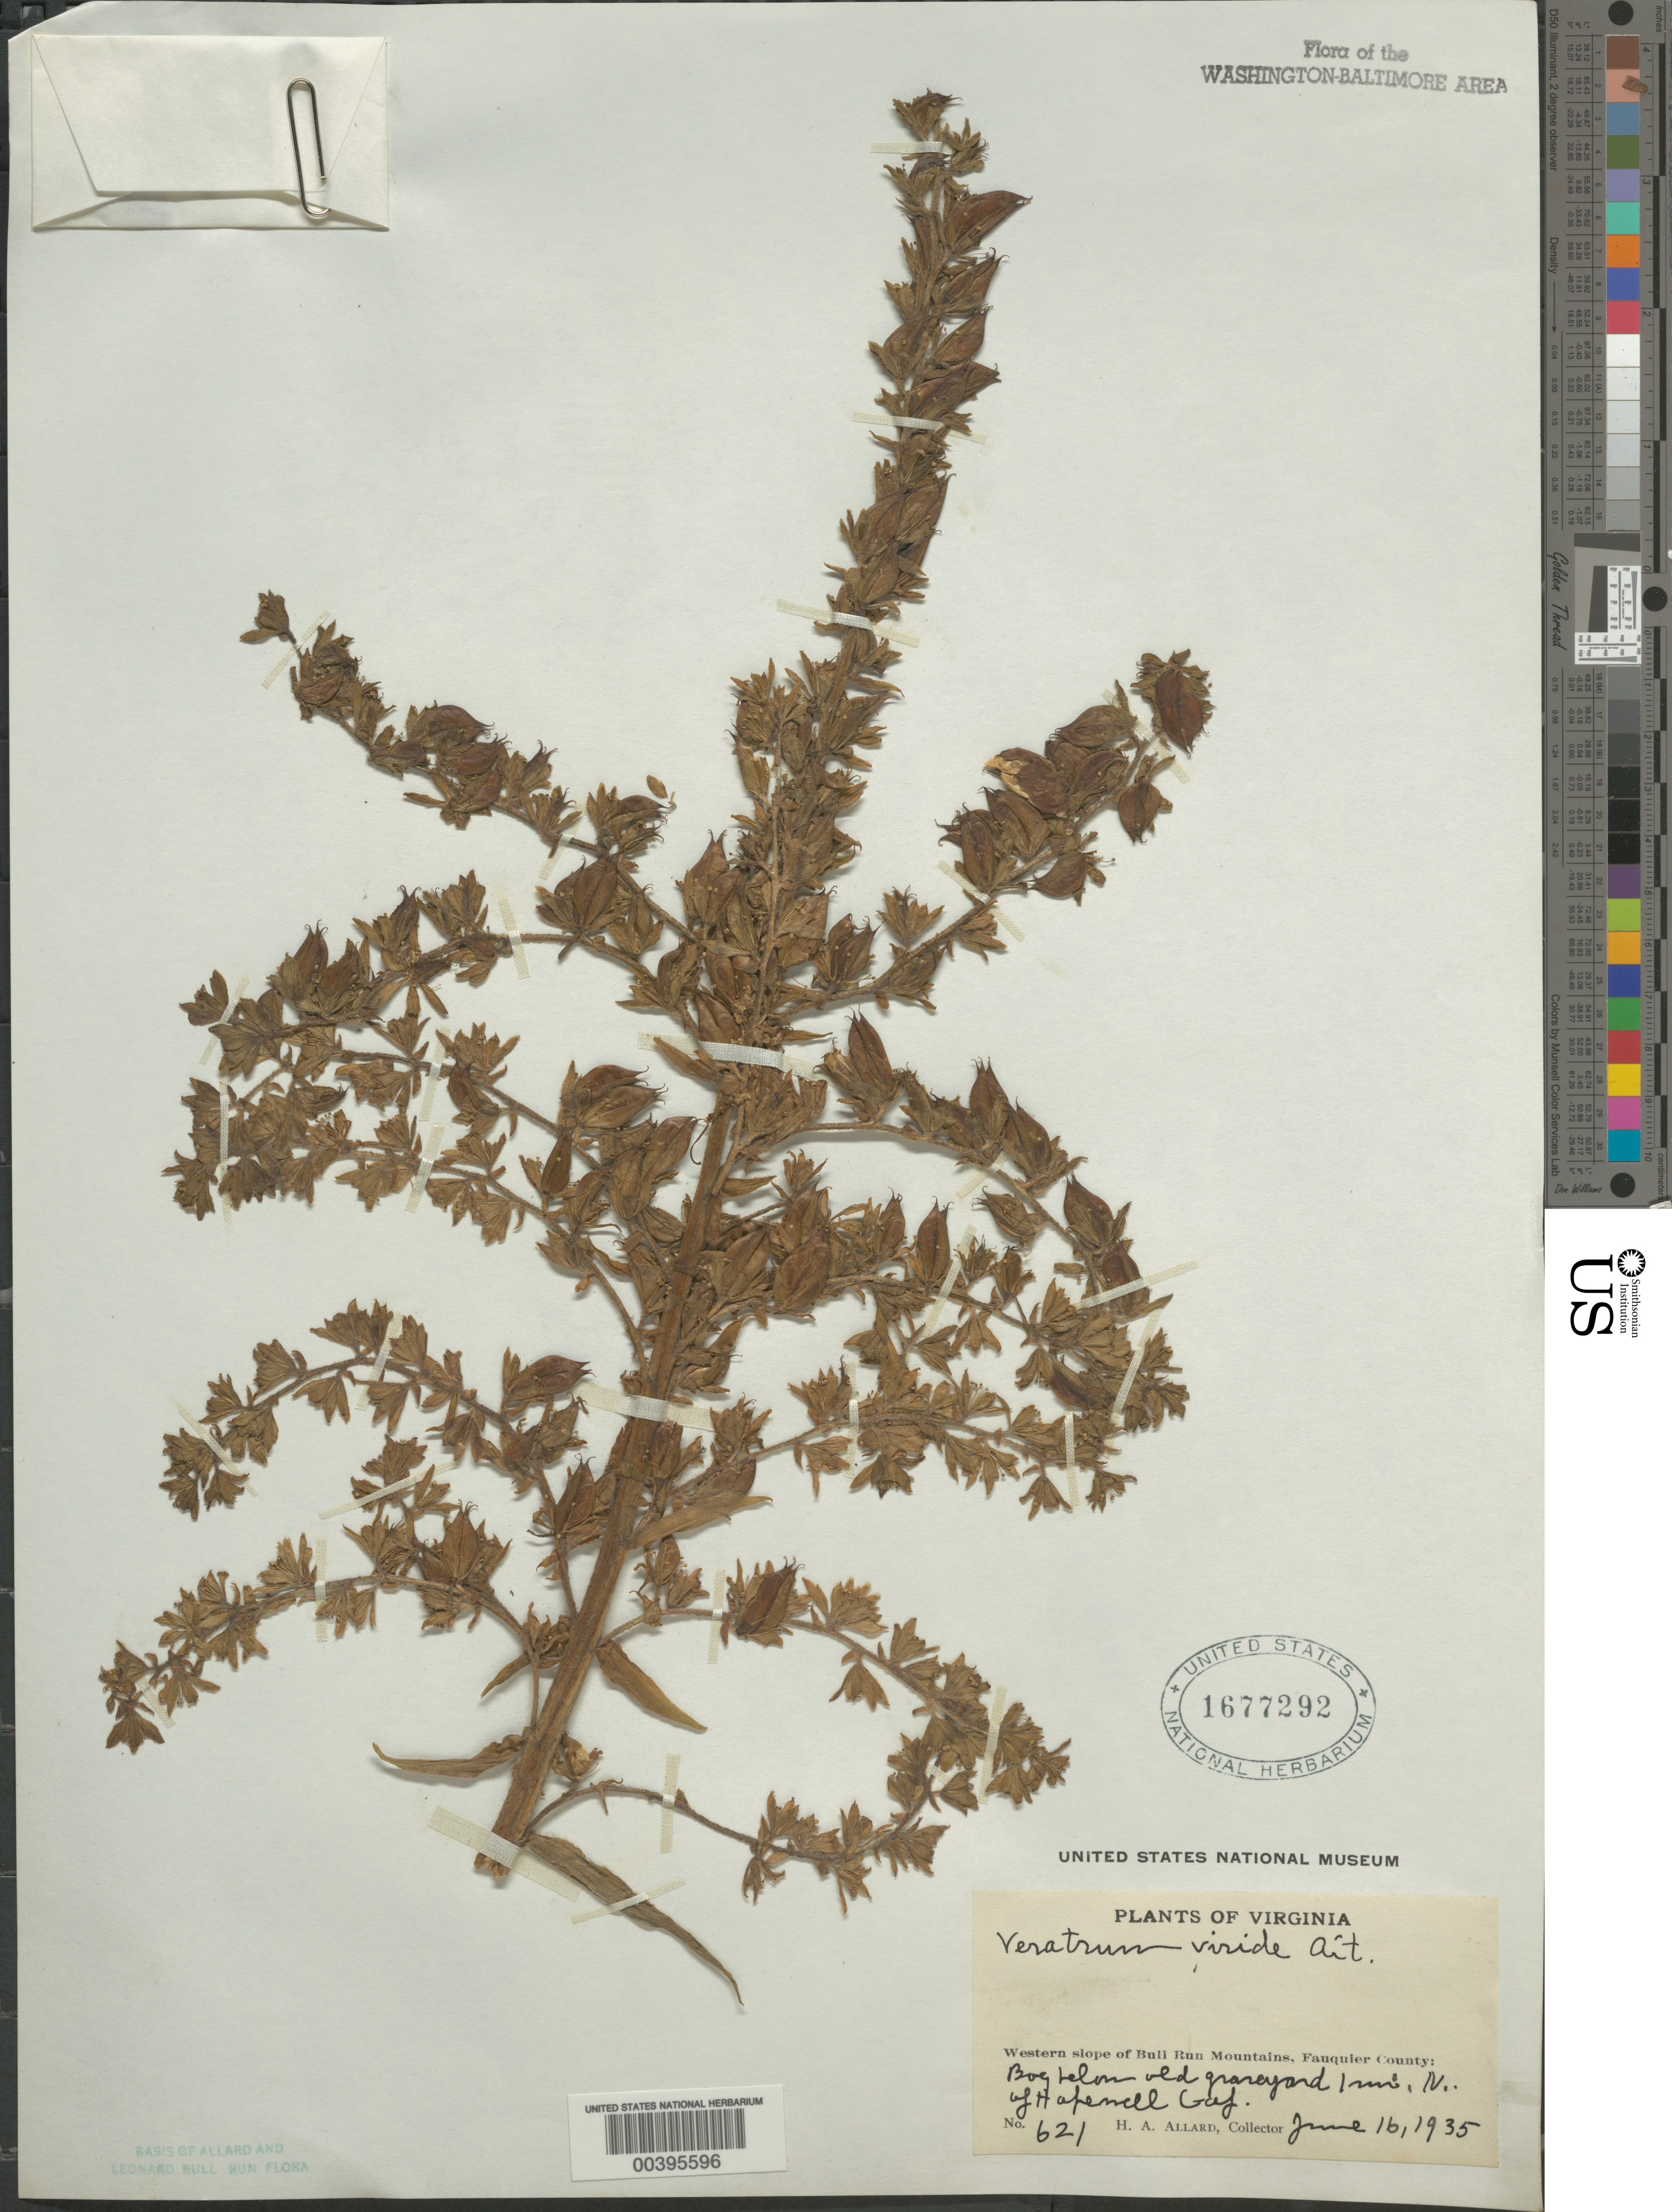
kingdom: Plantae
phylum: Tracheophyta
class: Liliopsida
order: Liliales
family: Melanthiaceae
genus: Veratrum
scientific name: Veratrum viride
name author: Aiton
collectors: H. A. Allard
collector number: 621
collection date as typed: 16 Jun 1935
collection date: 1935-06-16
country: United States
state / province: Virginia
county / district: Fauquier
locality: North of Hopewell Gap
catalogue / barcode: US 1677292